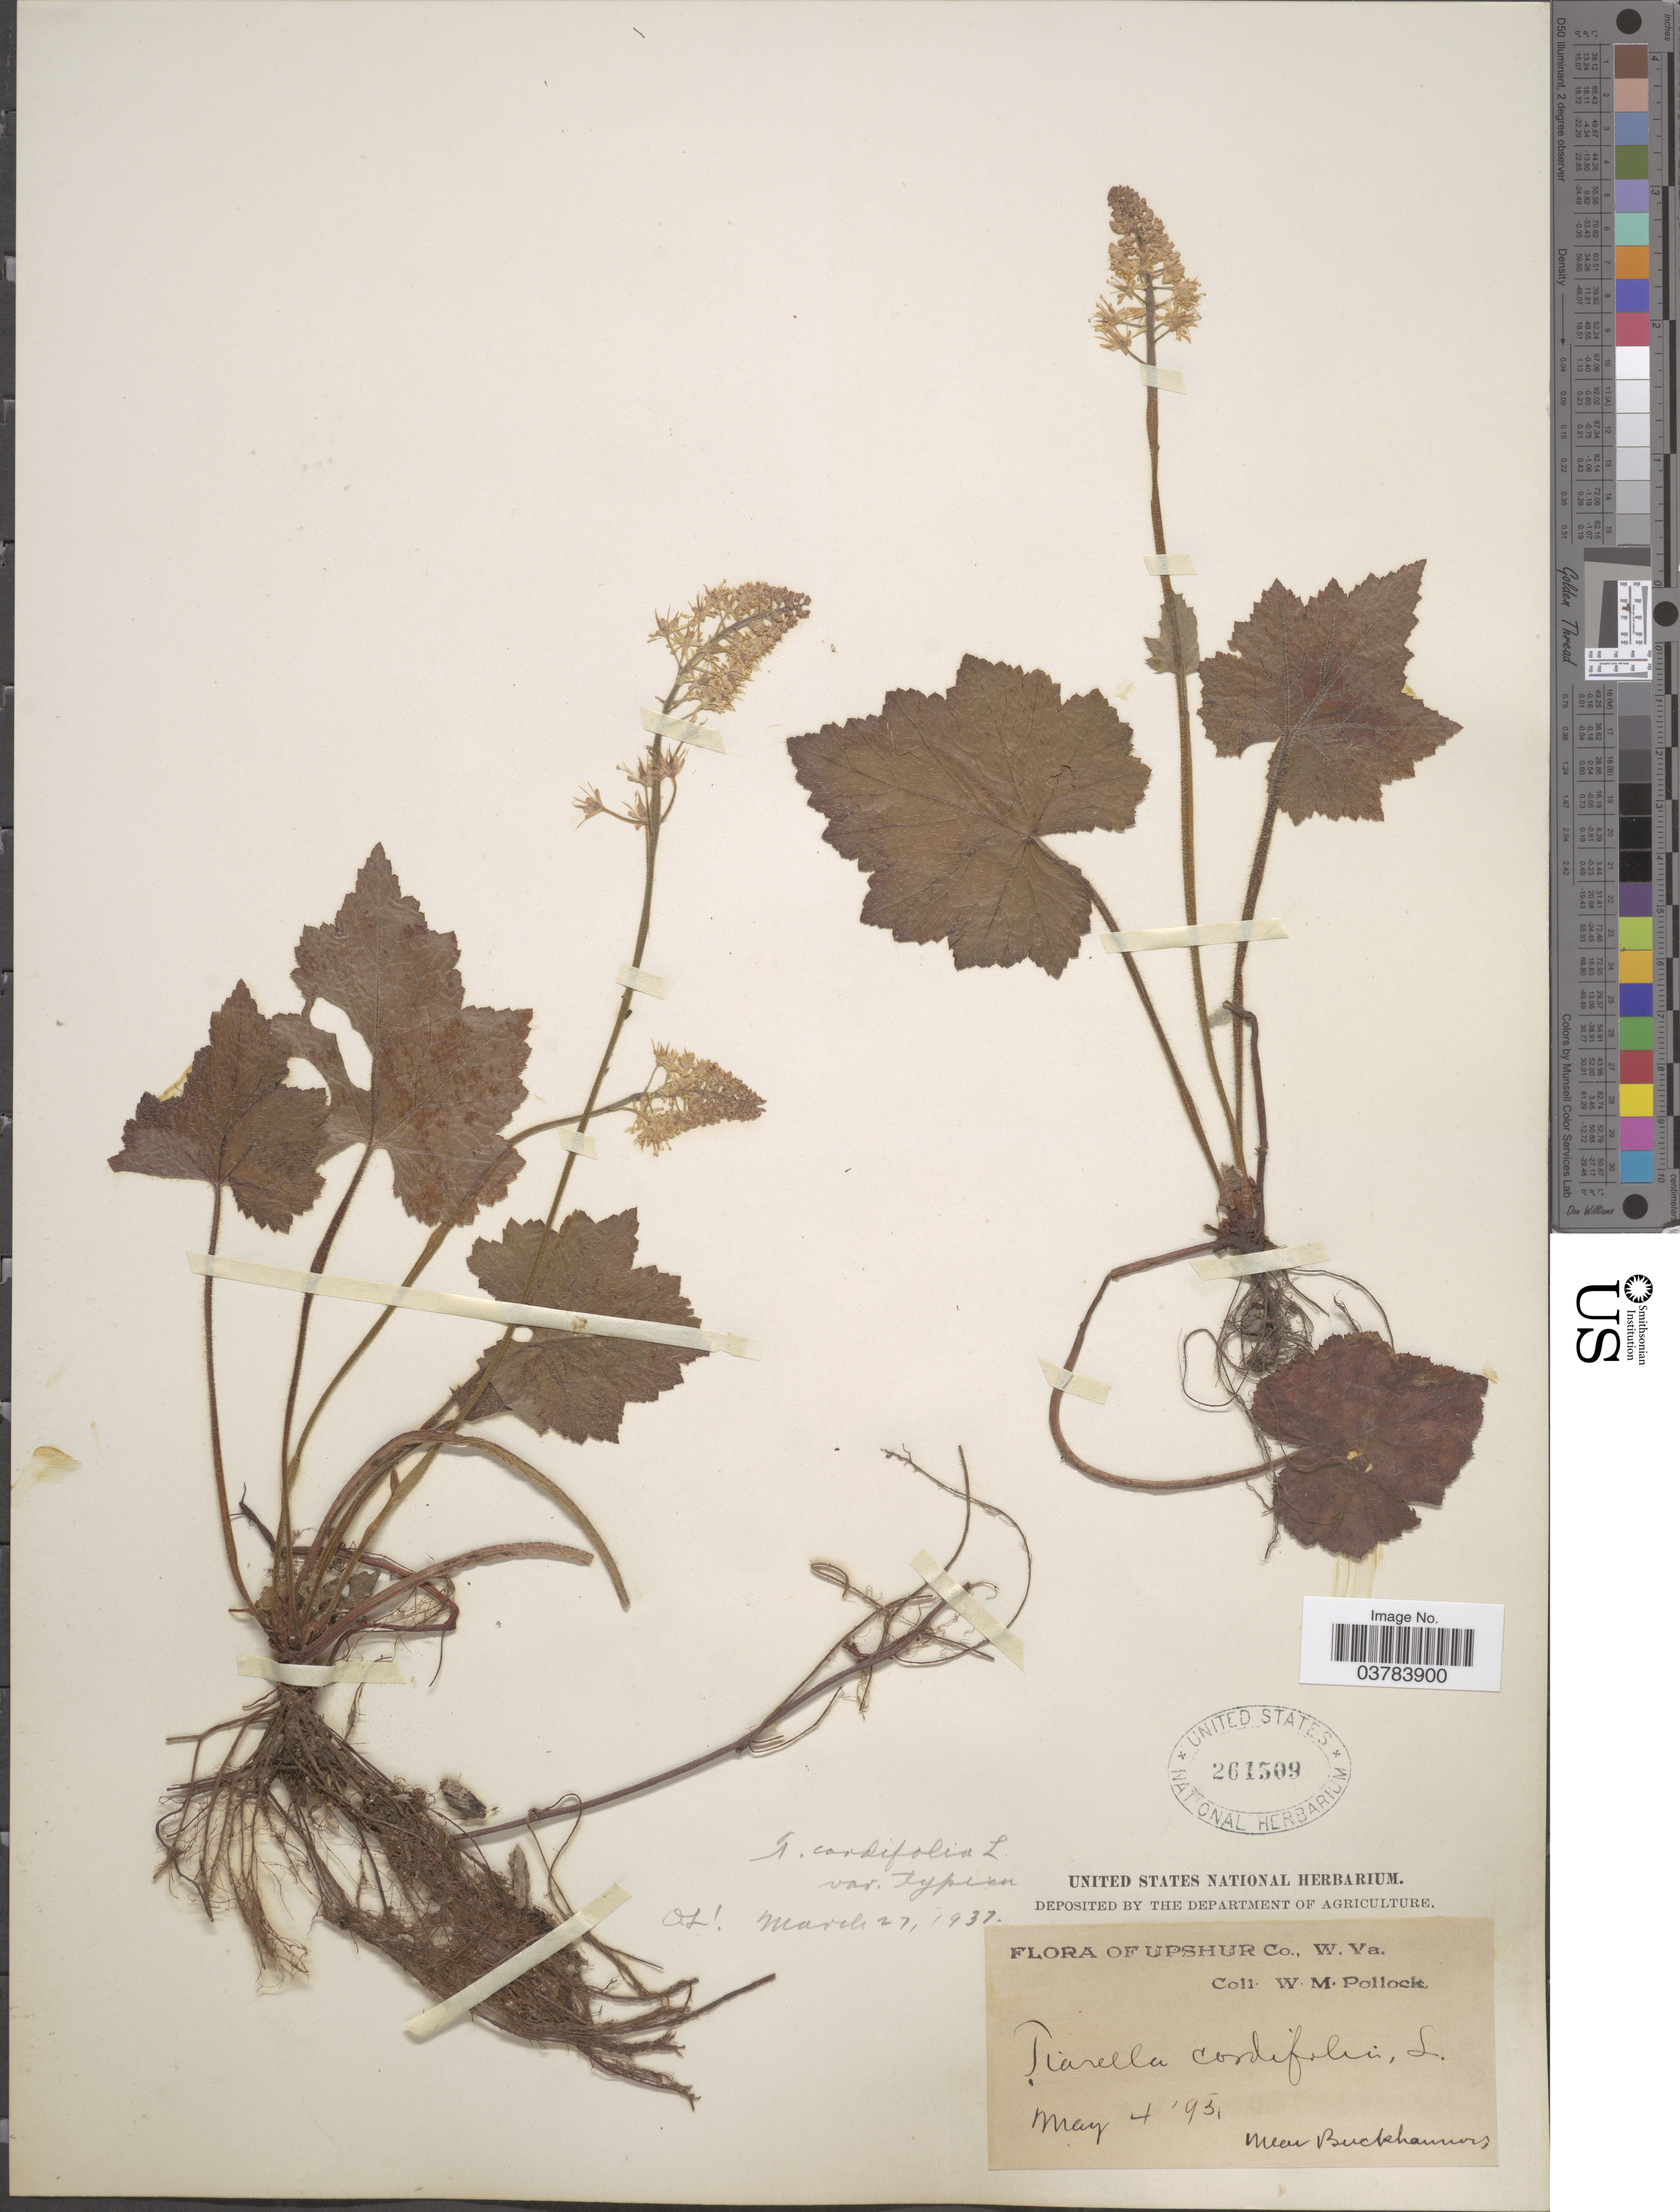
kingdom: Plantae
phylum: Tracheophyta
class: Magnoliopsida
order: Saxifragales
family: Saxifragaceae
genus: Tiarella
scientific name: Tiarella cordifolia var. typica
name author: Lakela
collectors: W. M. Pollock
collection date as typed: Transcribed d/m/y: 4/5/95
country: United States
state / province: West Virginia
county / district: Upshur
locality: Near Buckhannon.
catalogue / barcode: US 261509